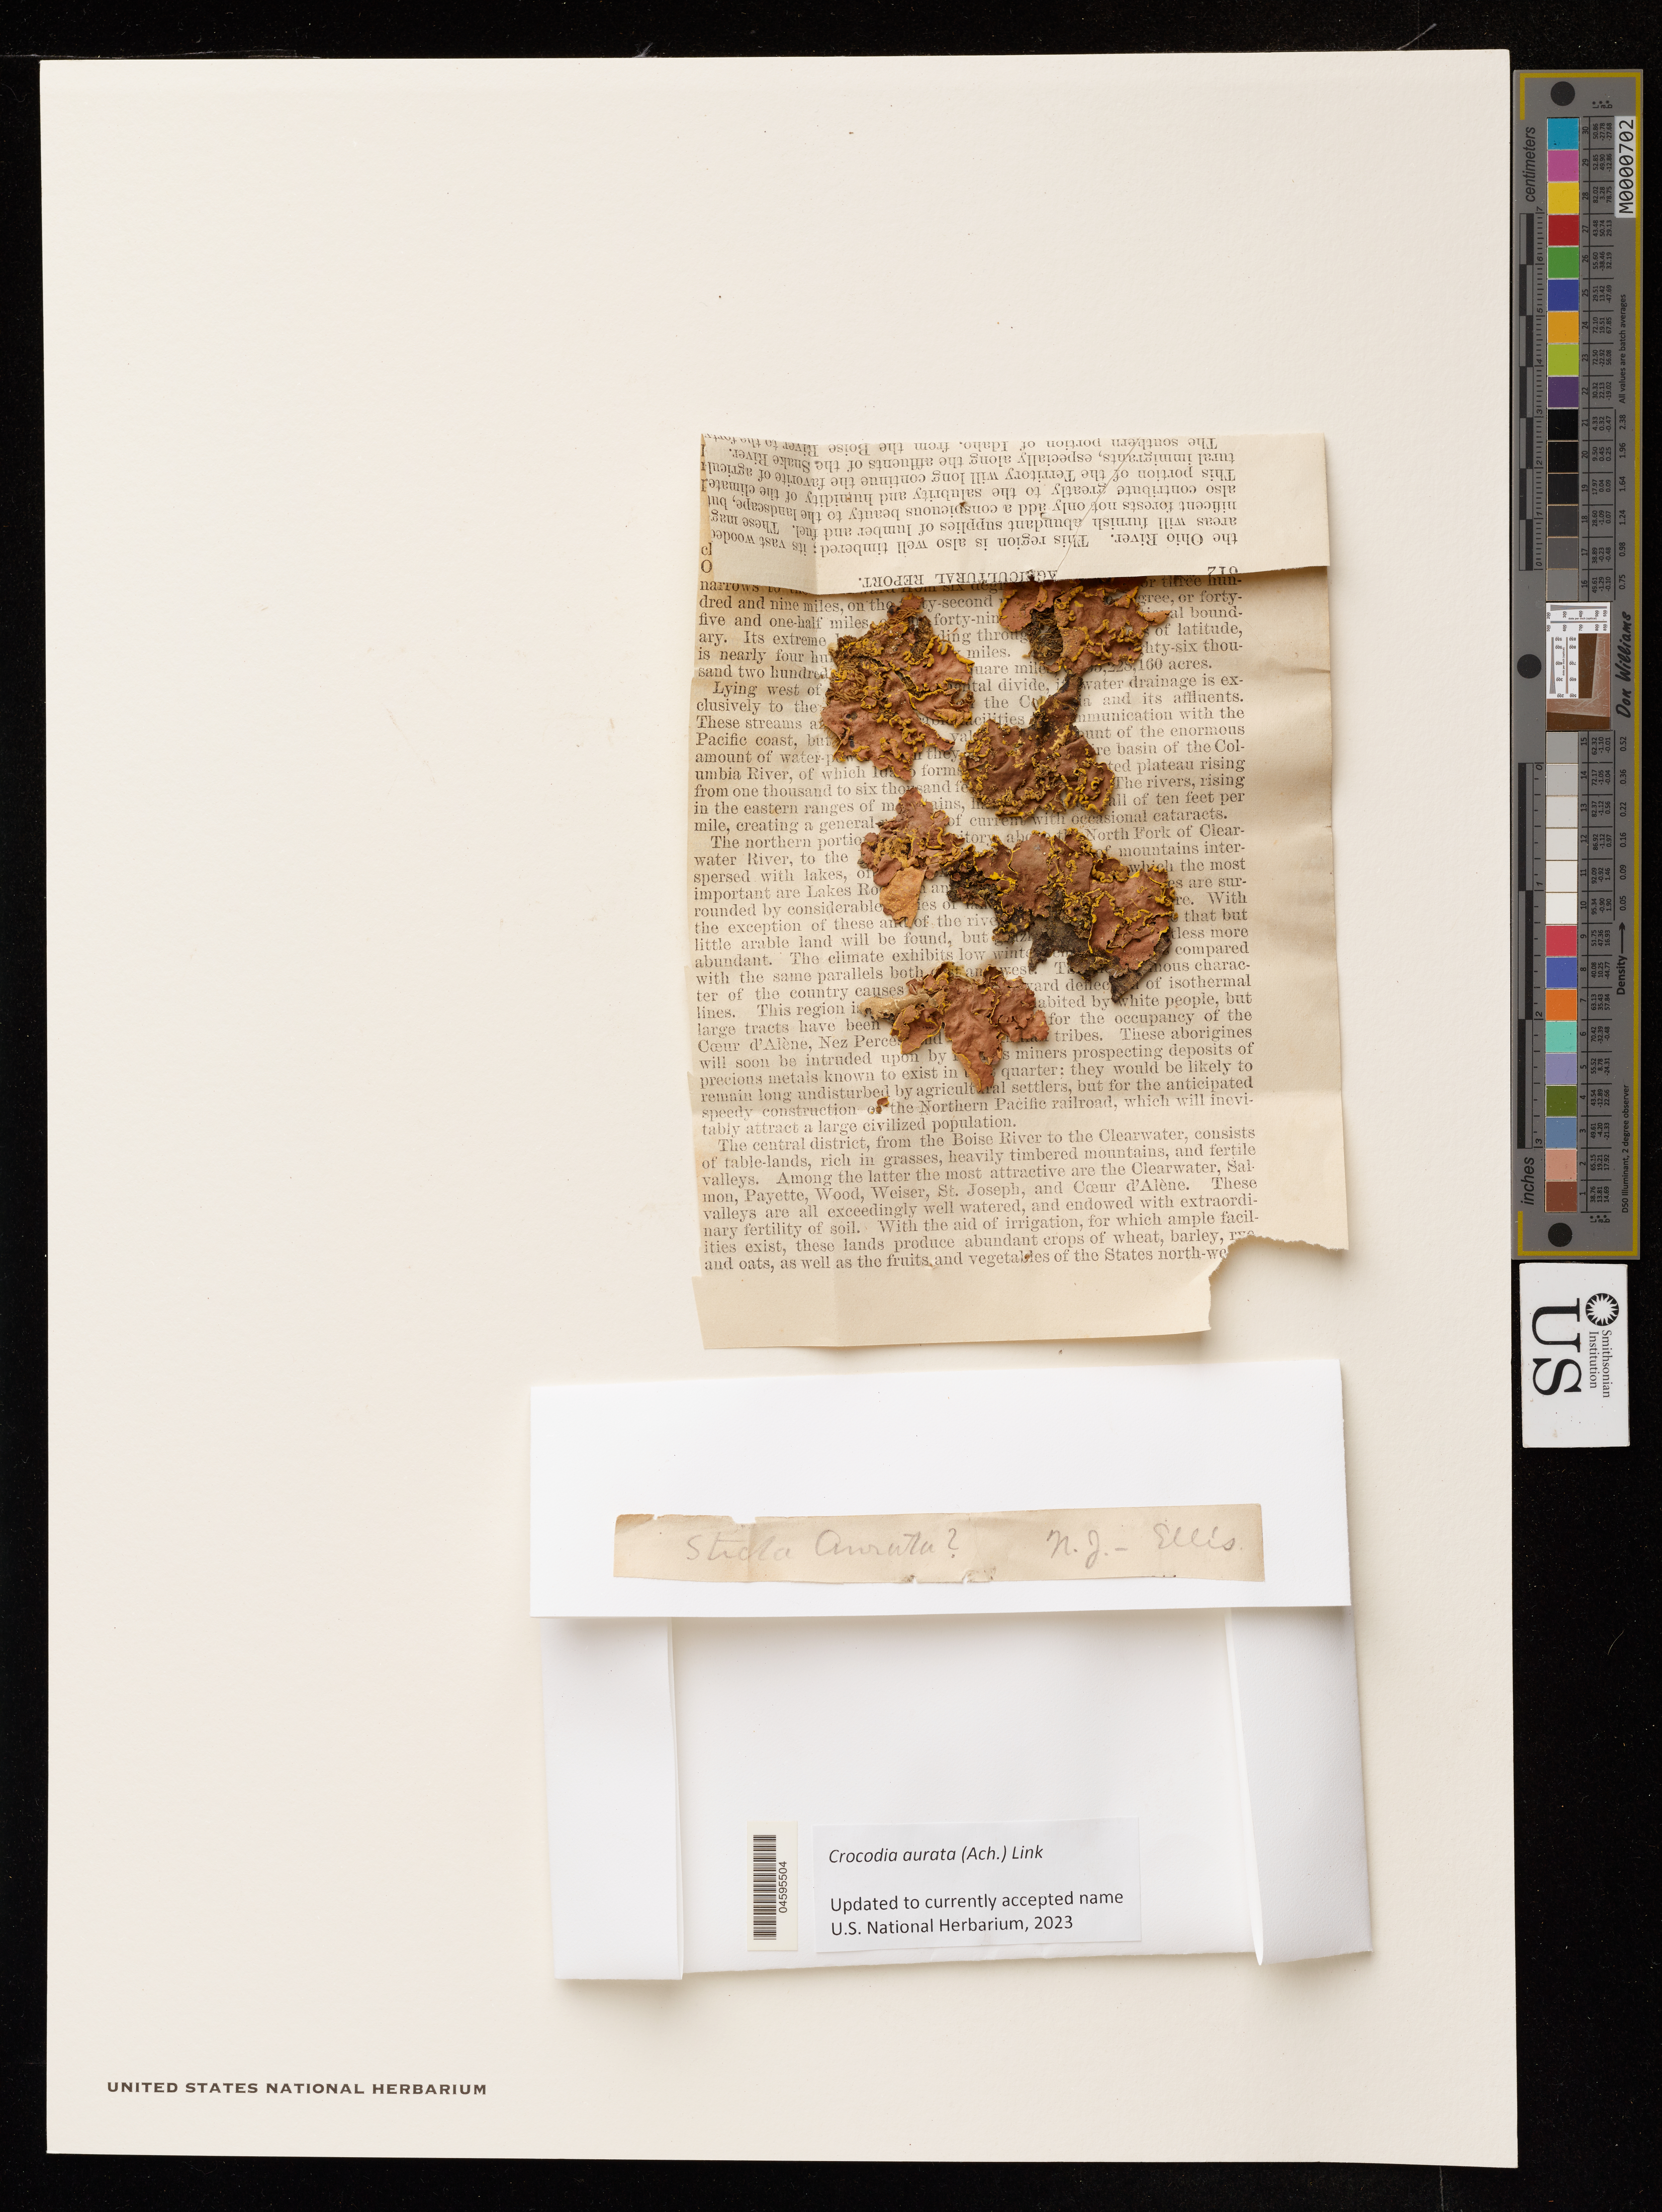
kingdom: Fungi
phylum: Ascomycota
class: Lecanoromycetes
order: Peltigerales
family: Lobariaceae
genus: Pseudocyphellaria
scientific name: Pseudocyphellaria aurata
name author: (Ach.) Vain.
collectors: J. Ellis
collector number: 611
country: United States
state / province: New Jersey